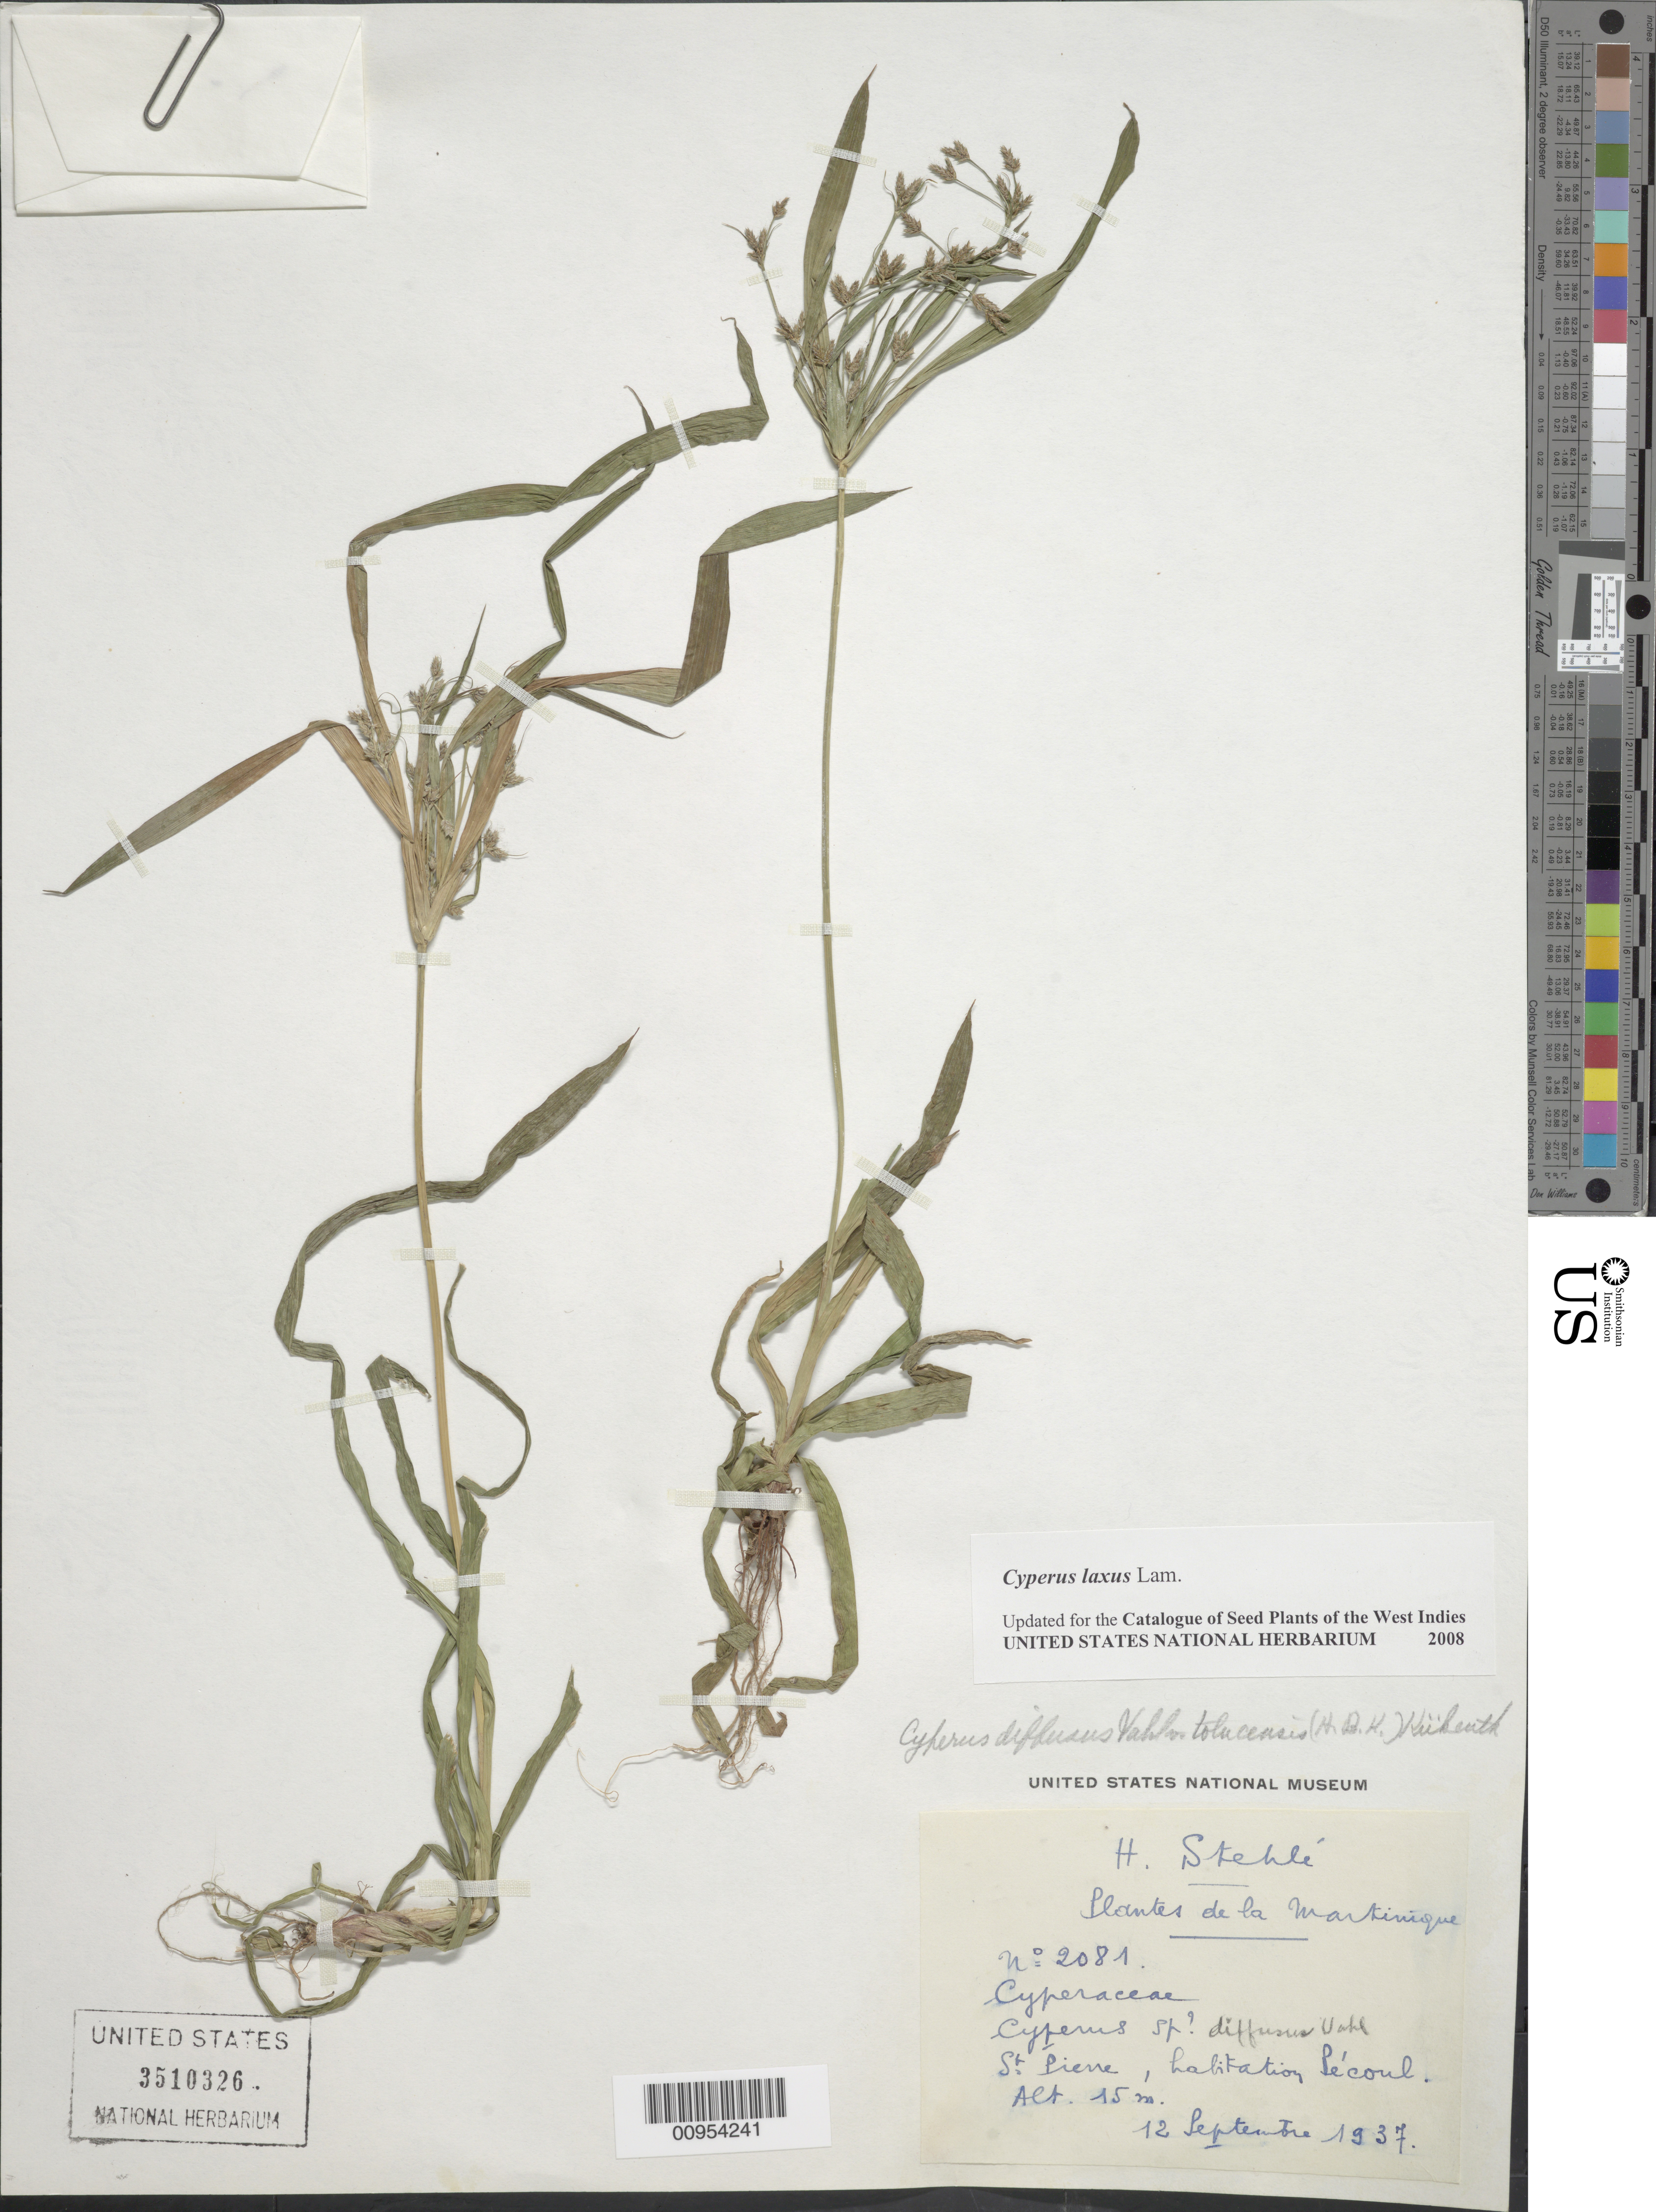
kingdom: Plantae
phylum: Tracheophyta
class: Liliopsida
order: Poales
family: Cyperaceae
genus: Cyperus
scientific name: Cyperus laxus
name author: Lam.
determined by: Strong, M. T., (US), Smithsonian Institution - National Museum of Natural History (UNITED STATES)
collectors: H. Stehlé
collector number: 2081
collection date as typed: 12 Sep 1937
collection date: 1937-09-12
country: Martinique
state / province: Saint-Pierre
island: Martinique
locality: St. Pierre, habitation Pe'coul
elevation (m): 15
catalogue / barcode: US 3510326